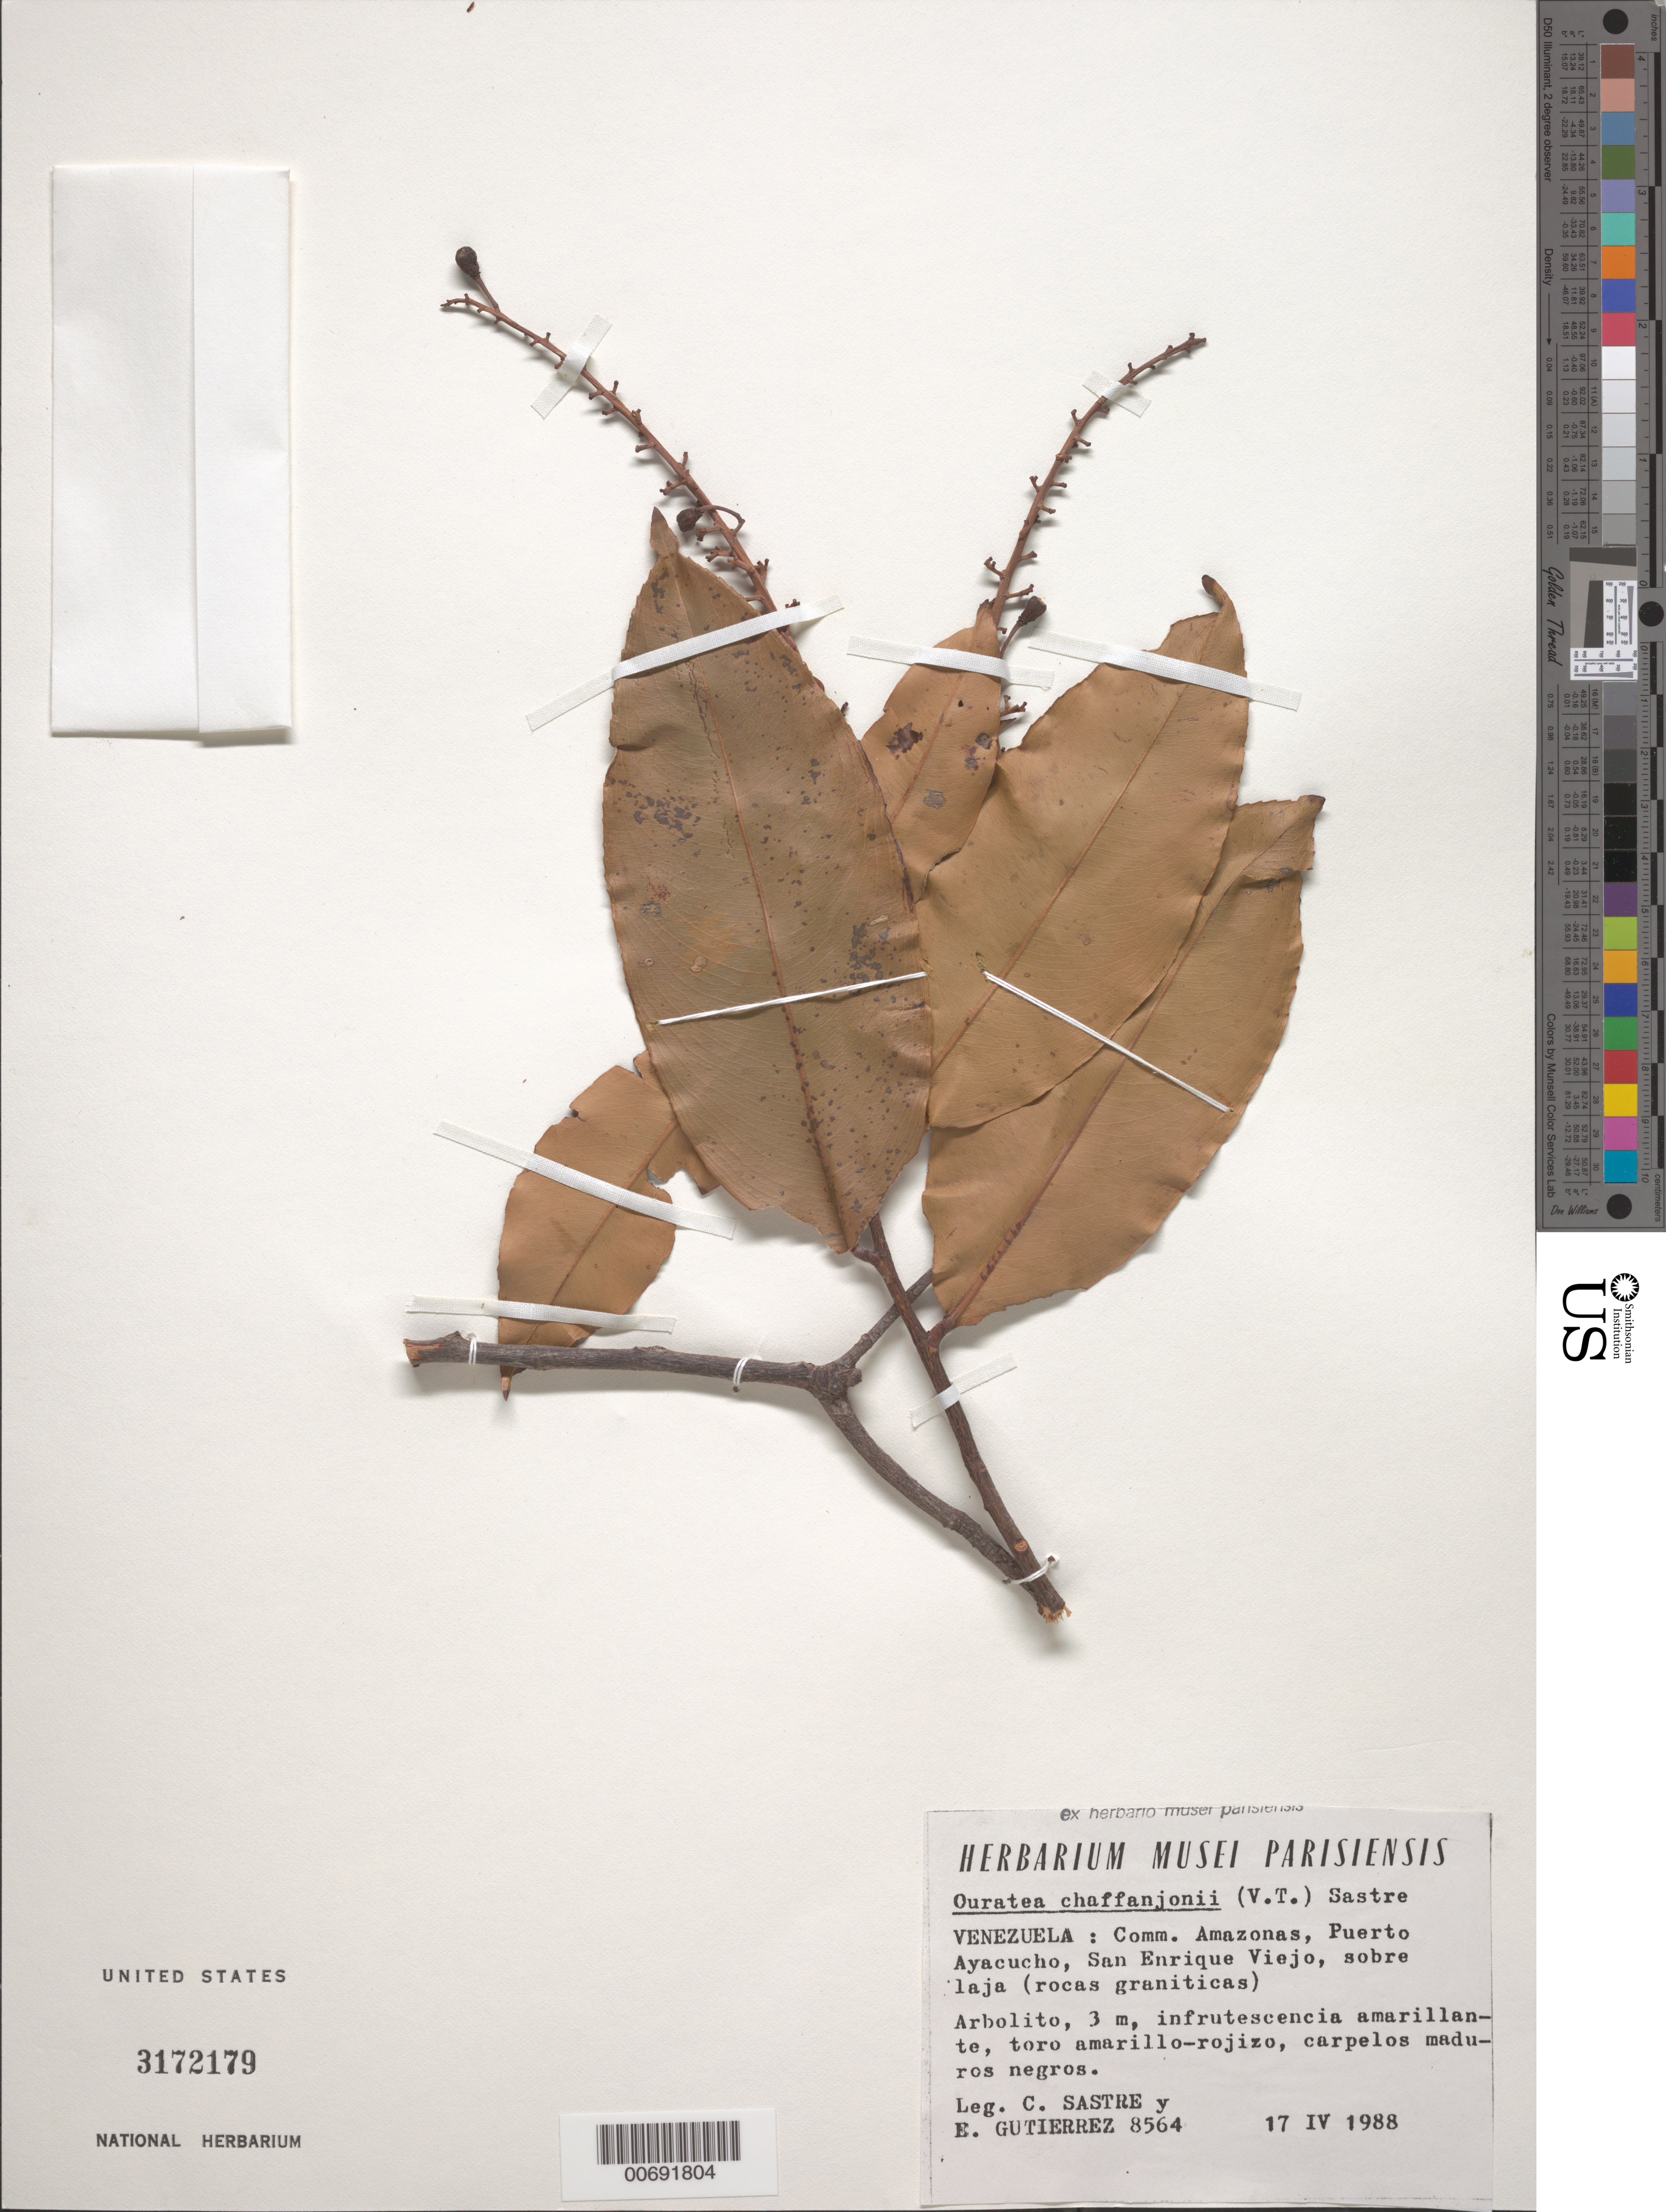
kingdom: Plantae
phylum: Tracheophyta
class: Magnoliopsida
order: Malpighiales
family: Ochnaceae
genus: Ouratea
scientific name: Ouratea chaffanjonii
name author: (Tiegh.) Sastre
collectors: C. H. L. Sastre & E. Gutiérrez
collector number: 8564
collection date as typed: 17-Apr-88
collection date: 1988-04-17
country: Venezuela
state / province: Amazonas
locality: Puerto Ayacucho, San Enrique Viejo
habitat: Sobre laja (rocas graníticas)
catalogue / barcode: US 3172179